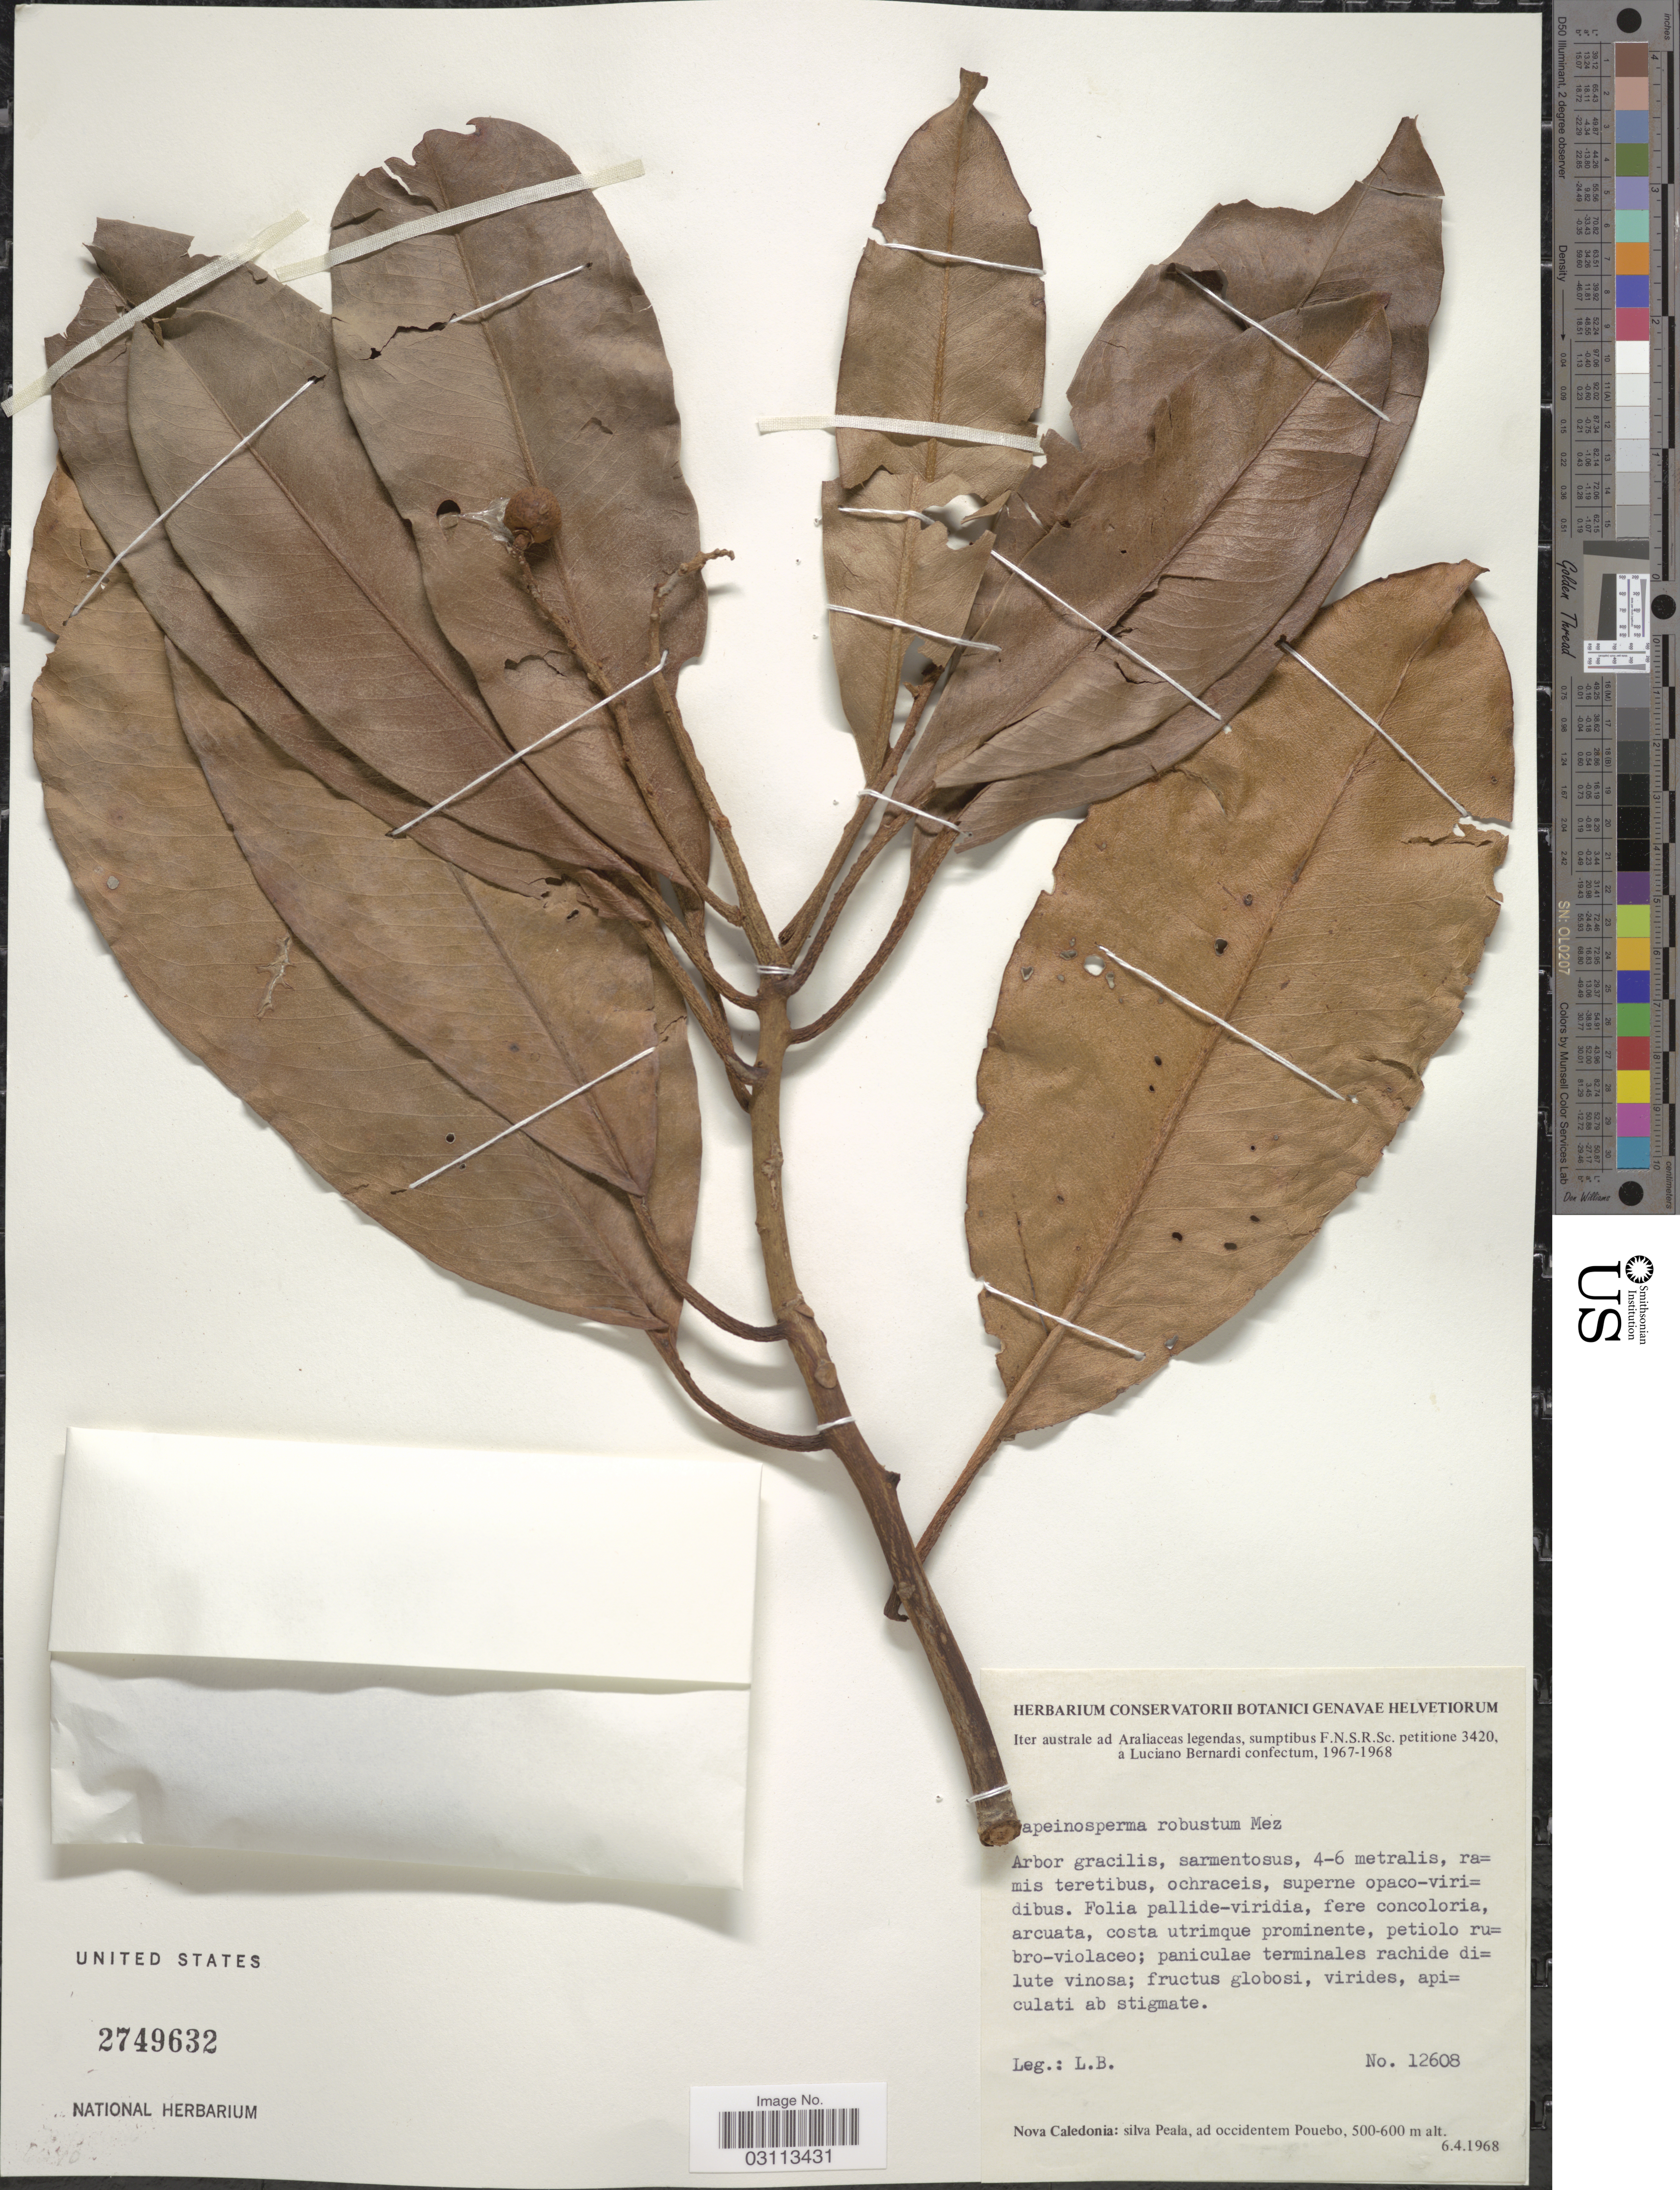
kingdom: Plantae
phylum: Tracheophyta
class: Magnoliopsida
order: Ericales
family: Primulaceae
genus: Tapeinosperma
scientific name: Tapeinosperma robustum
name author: Mez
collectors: L. Bernardi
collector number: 12608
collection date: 1968-04-06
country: New Caledonia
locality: Nova Caledonia: silva Peala, ad occidentem Pouebo.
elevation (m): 500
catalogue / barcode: US 2749632